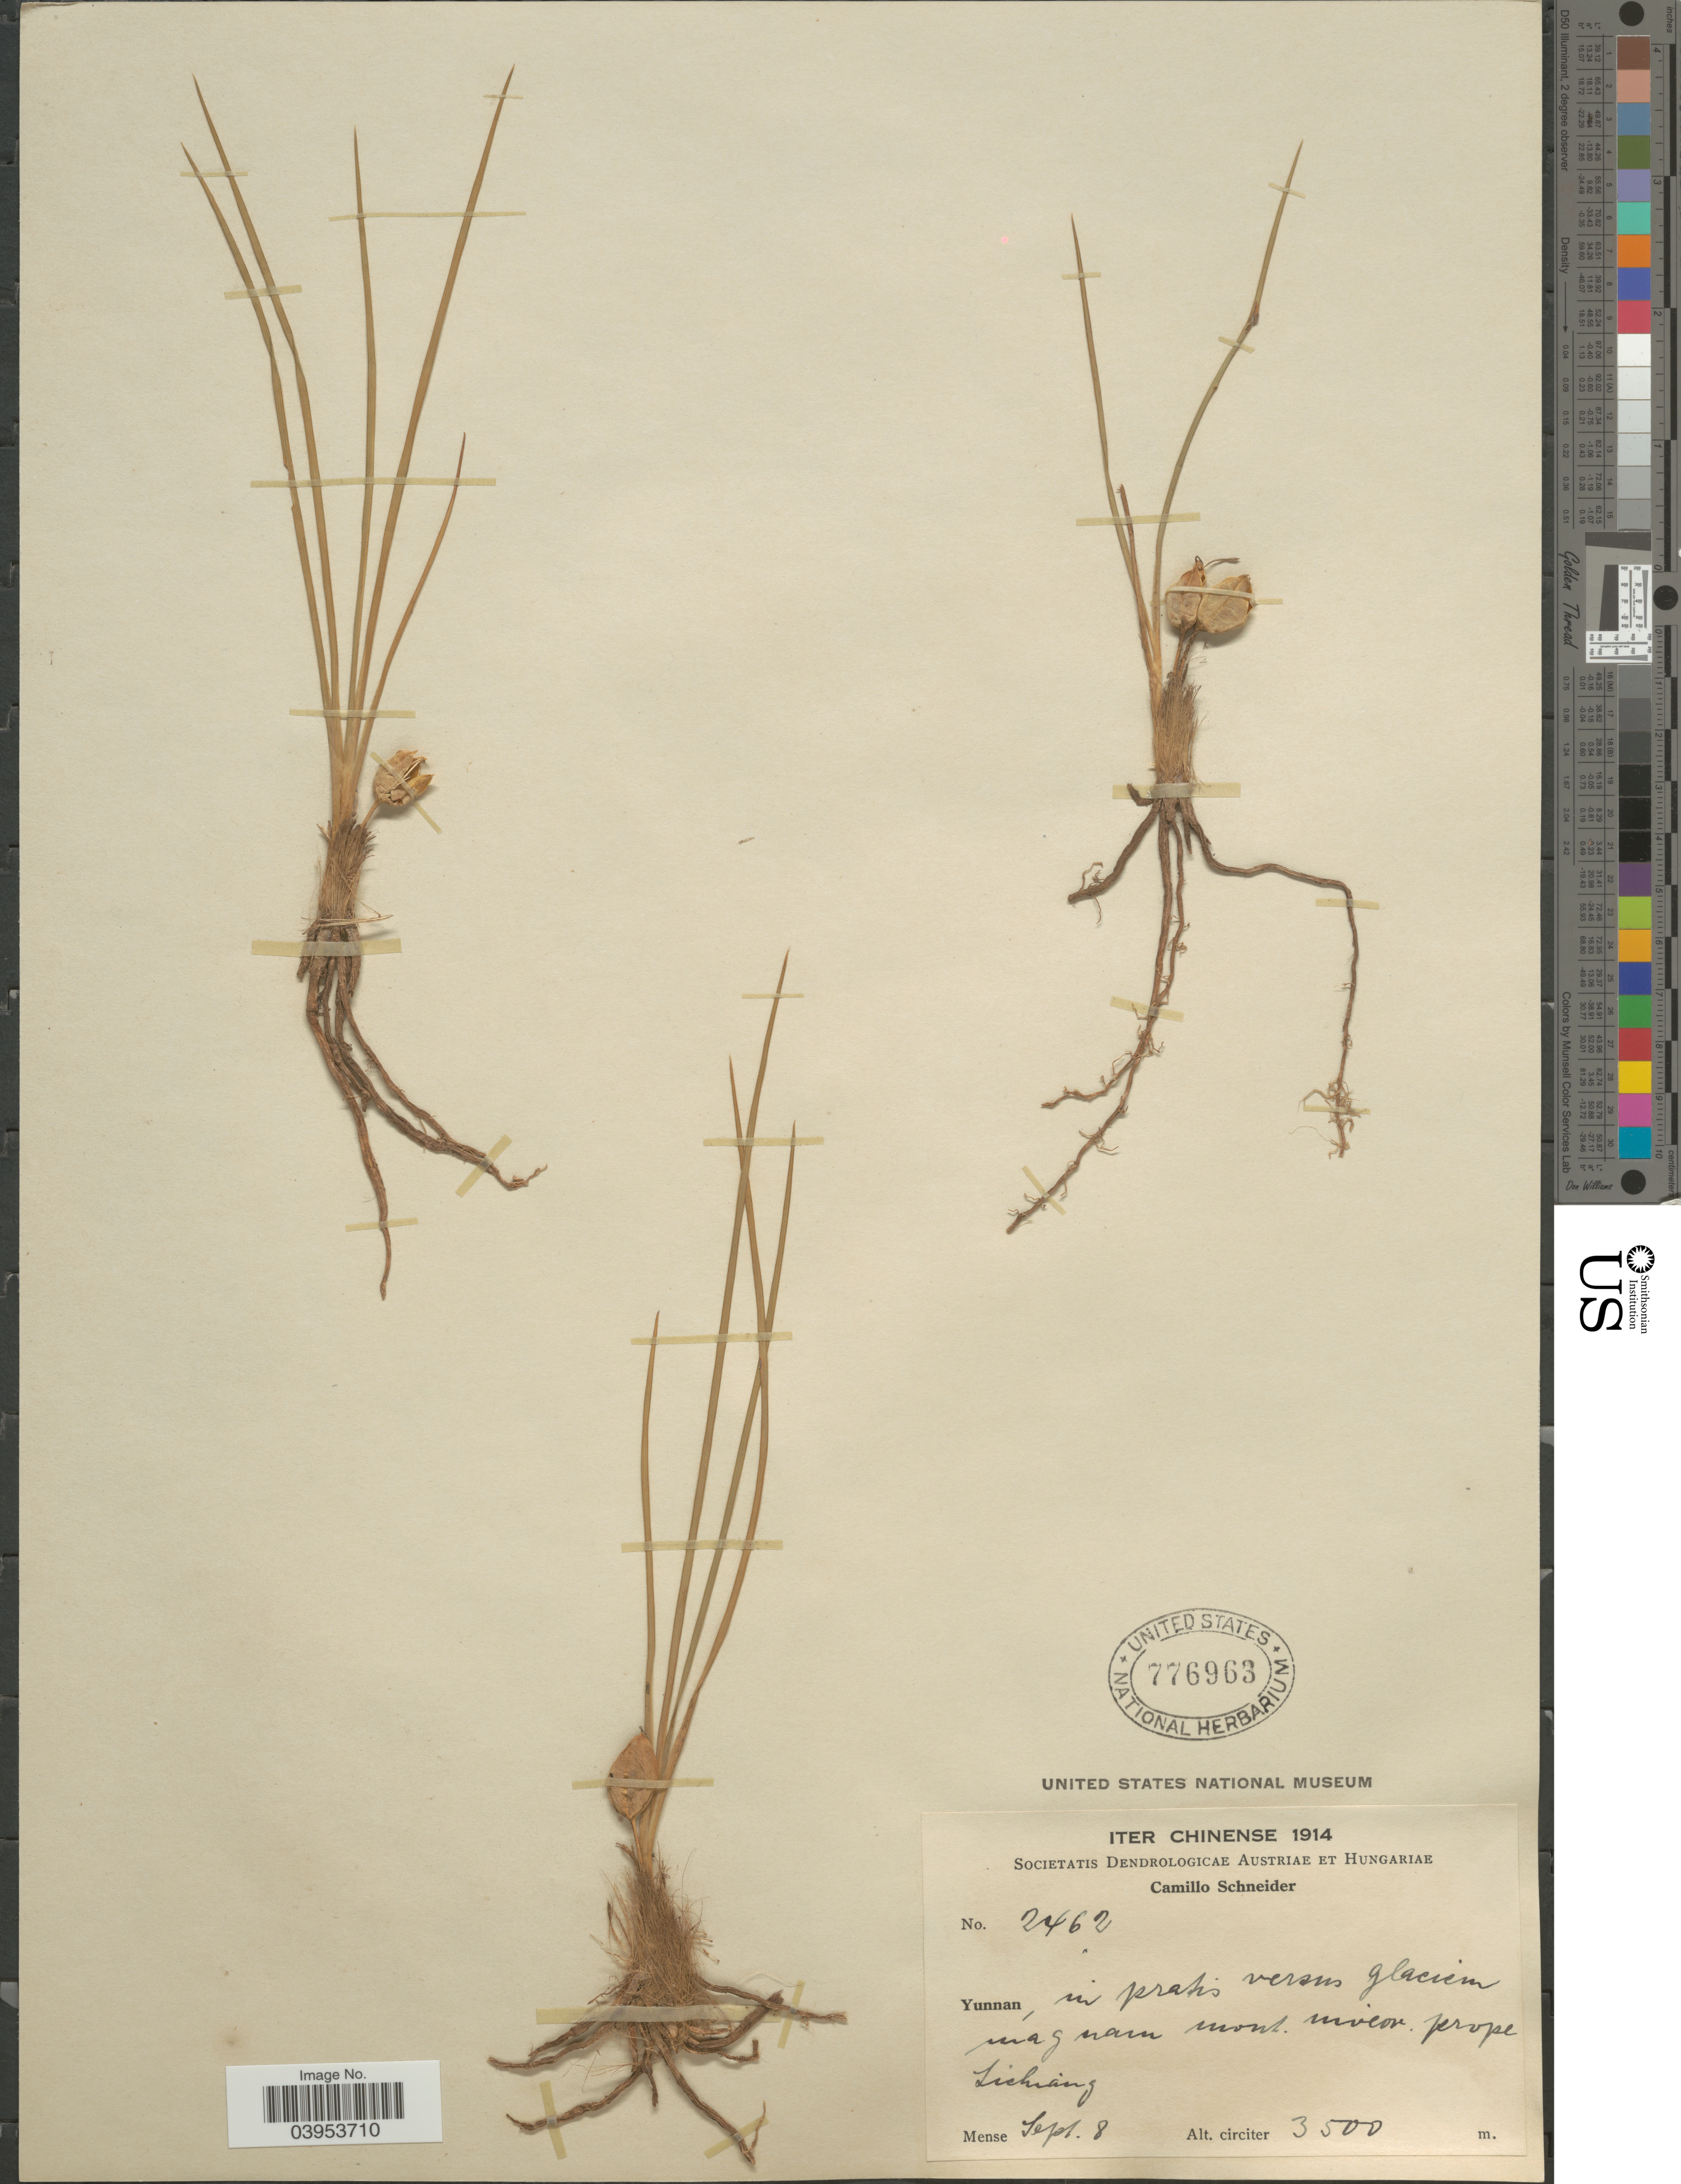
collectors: C. K. Schneider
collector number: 2462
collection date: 1914-09-08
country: China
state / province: Yunnan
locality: In pratis versus glaciem níag narn mont. niveor. prope Lichiang.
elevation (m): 3500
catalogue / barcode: US 776963